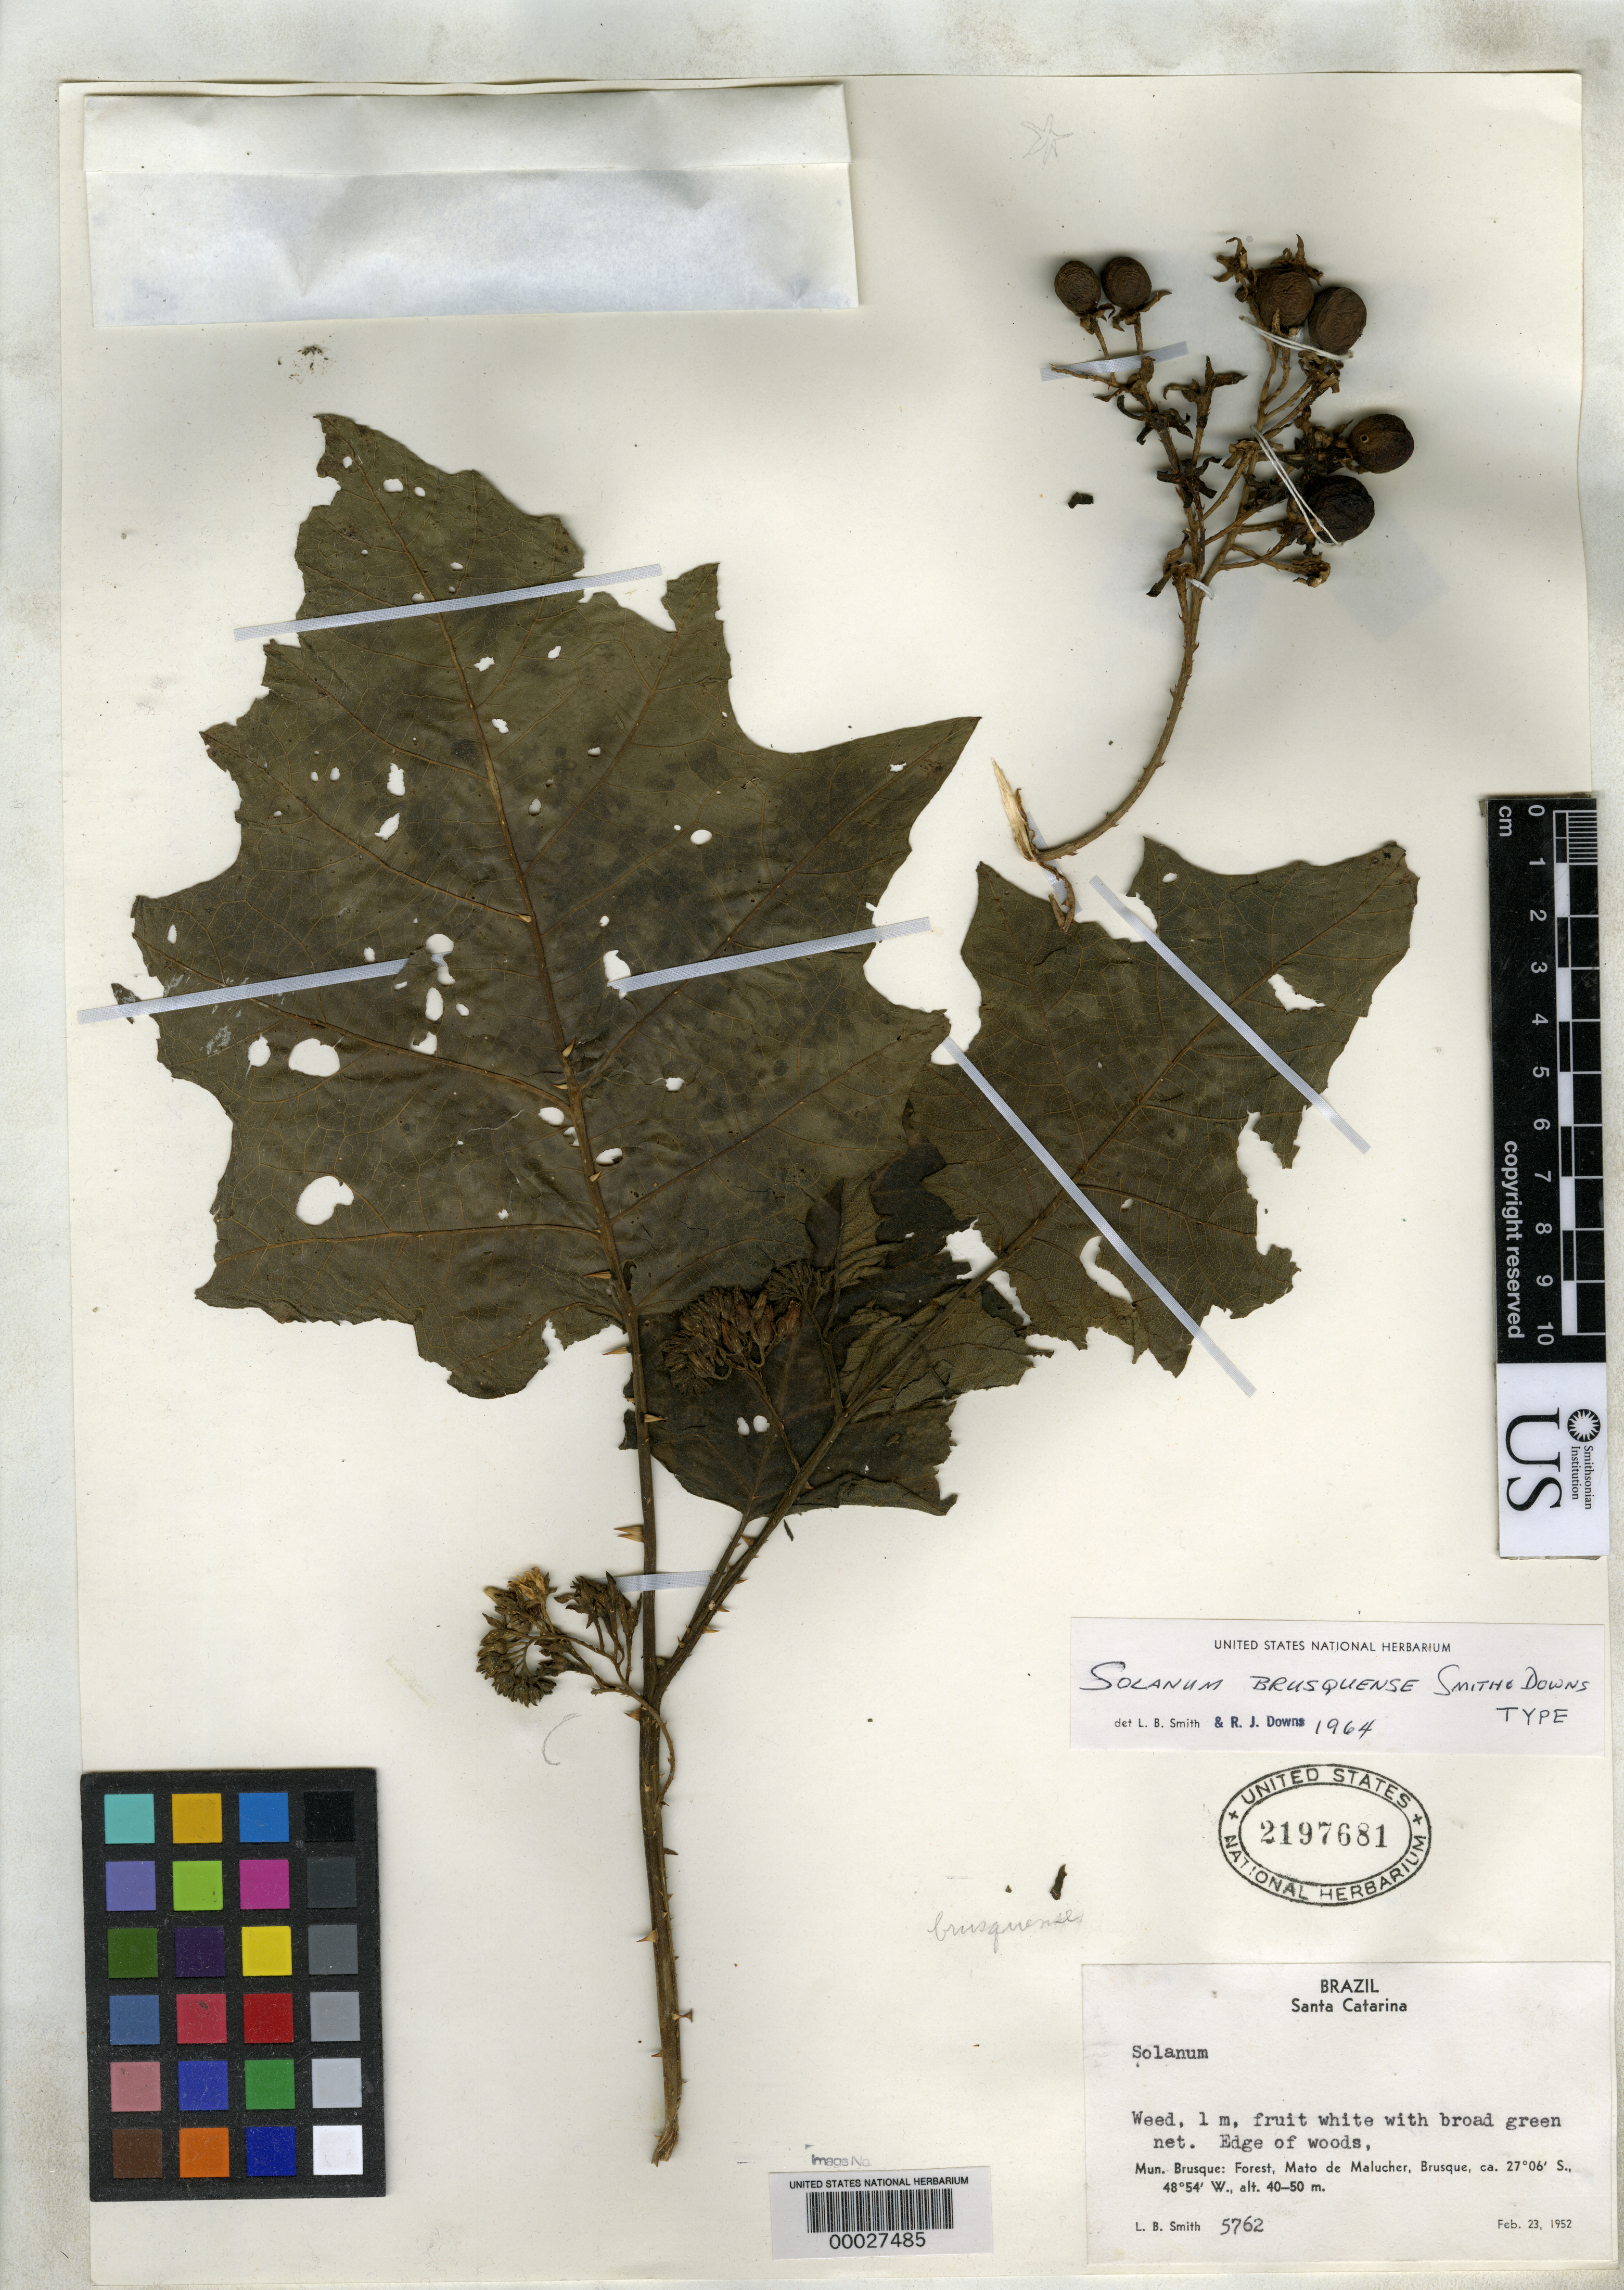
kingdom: Plantae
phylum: Tracheophyta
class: Magnoliopsida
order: Solanales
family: Solanaceae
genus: Solanum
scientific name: Solanum brusquense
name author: L.B. Sm. & Downs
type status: Holotype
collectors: L. Smith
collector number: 5762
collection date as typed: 23 Feb 1952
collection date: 1952-02-23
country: Brazil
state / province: Santa Catarina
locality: Mato de Malucher, brusque.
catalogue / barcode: US 2197681